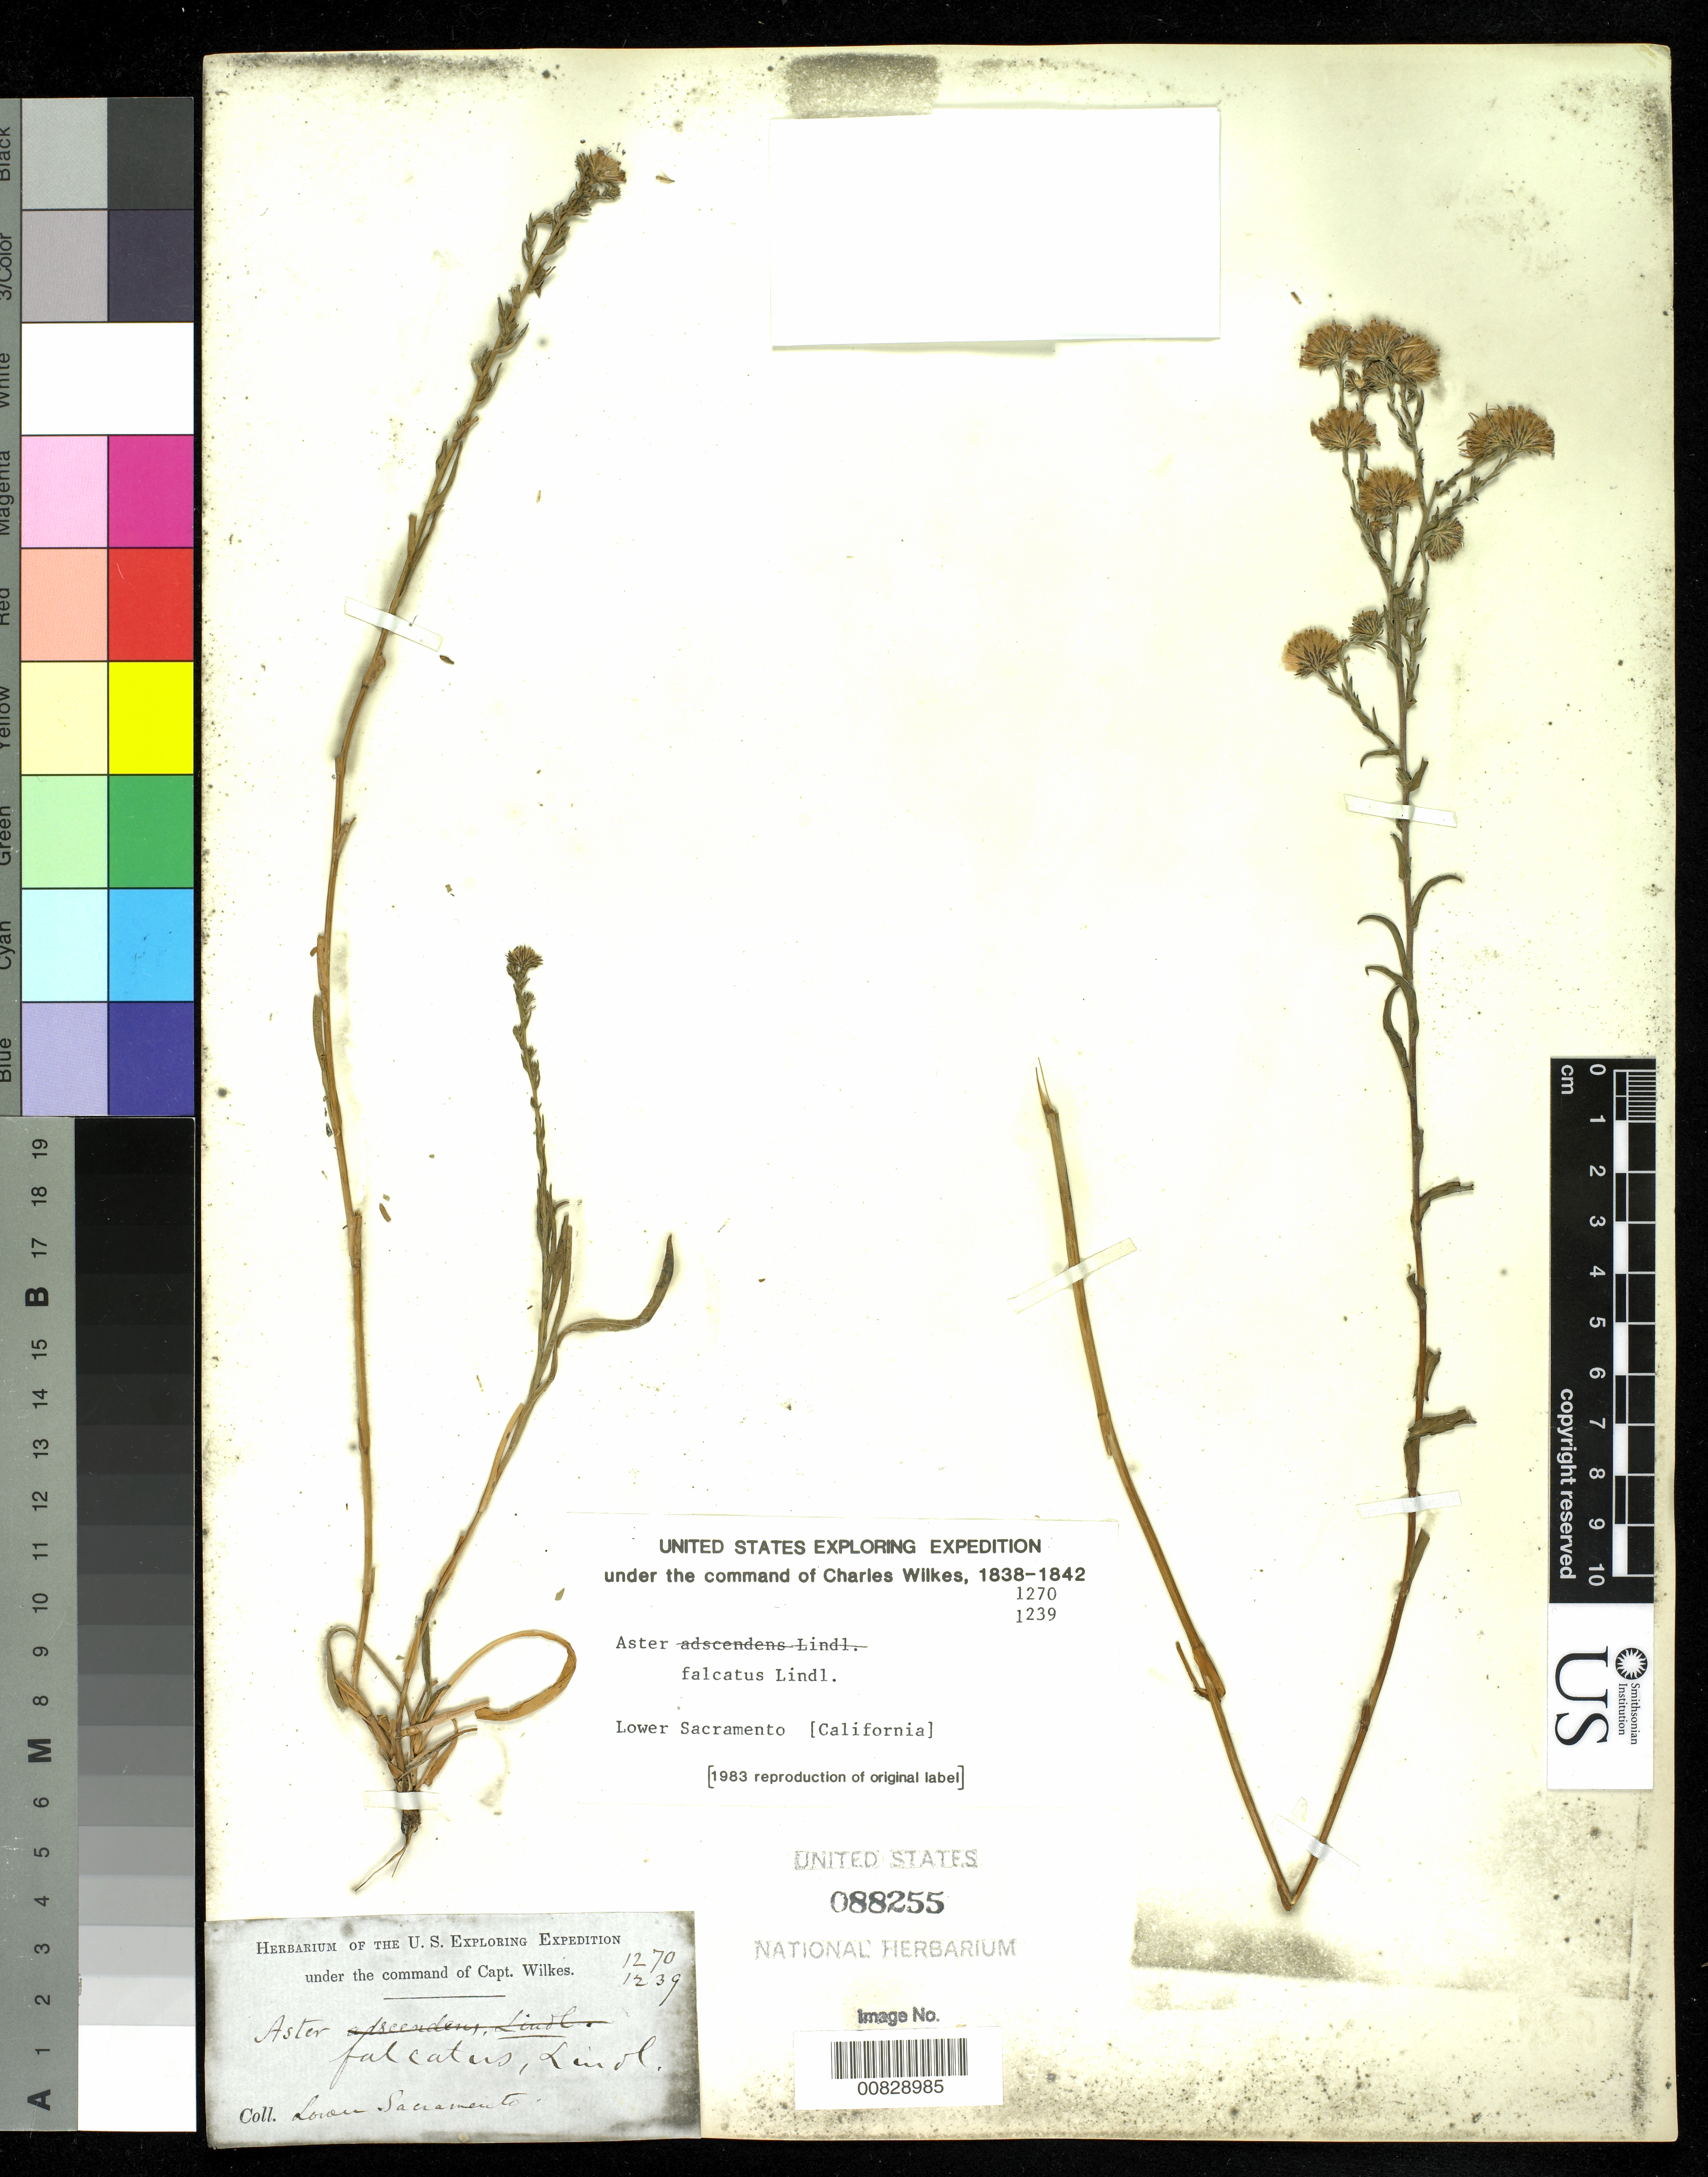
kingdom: Plantae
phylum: Tracheophyta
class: Magnoliopsida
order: Asterales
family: Asteraceae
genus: Symphyotrichum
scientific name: Symphyotrichum falcatum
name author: (Lindl. ex Lindl.) G.L. Nesom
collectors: Wilkes Explor. Exped.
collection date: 1838/1842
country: United States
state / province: California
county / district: Sacramento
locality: Lower Sacramento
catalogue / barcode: US 88255